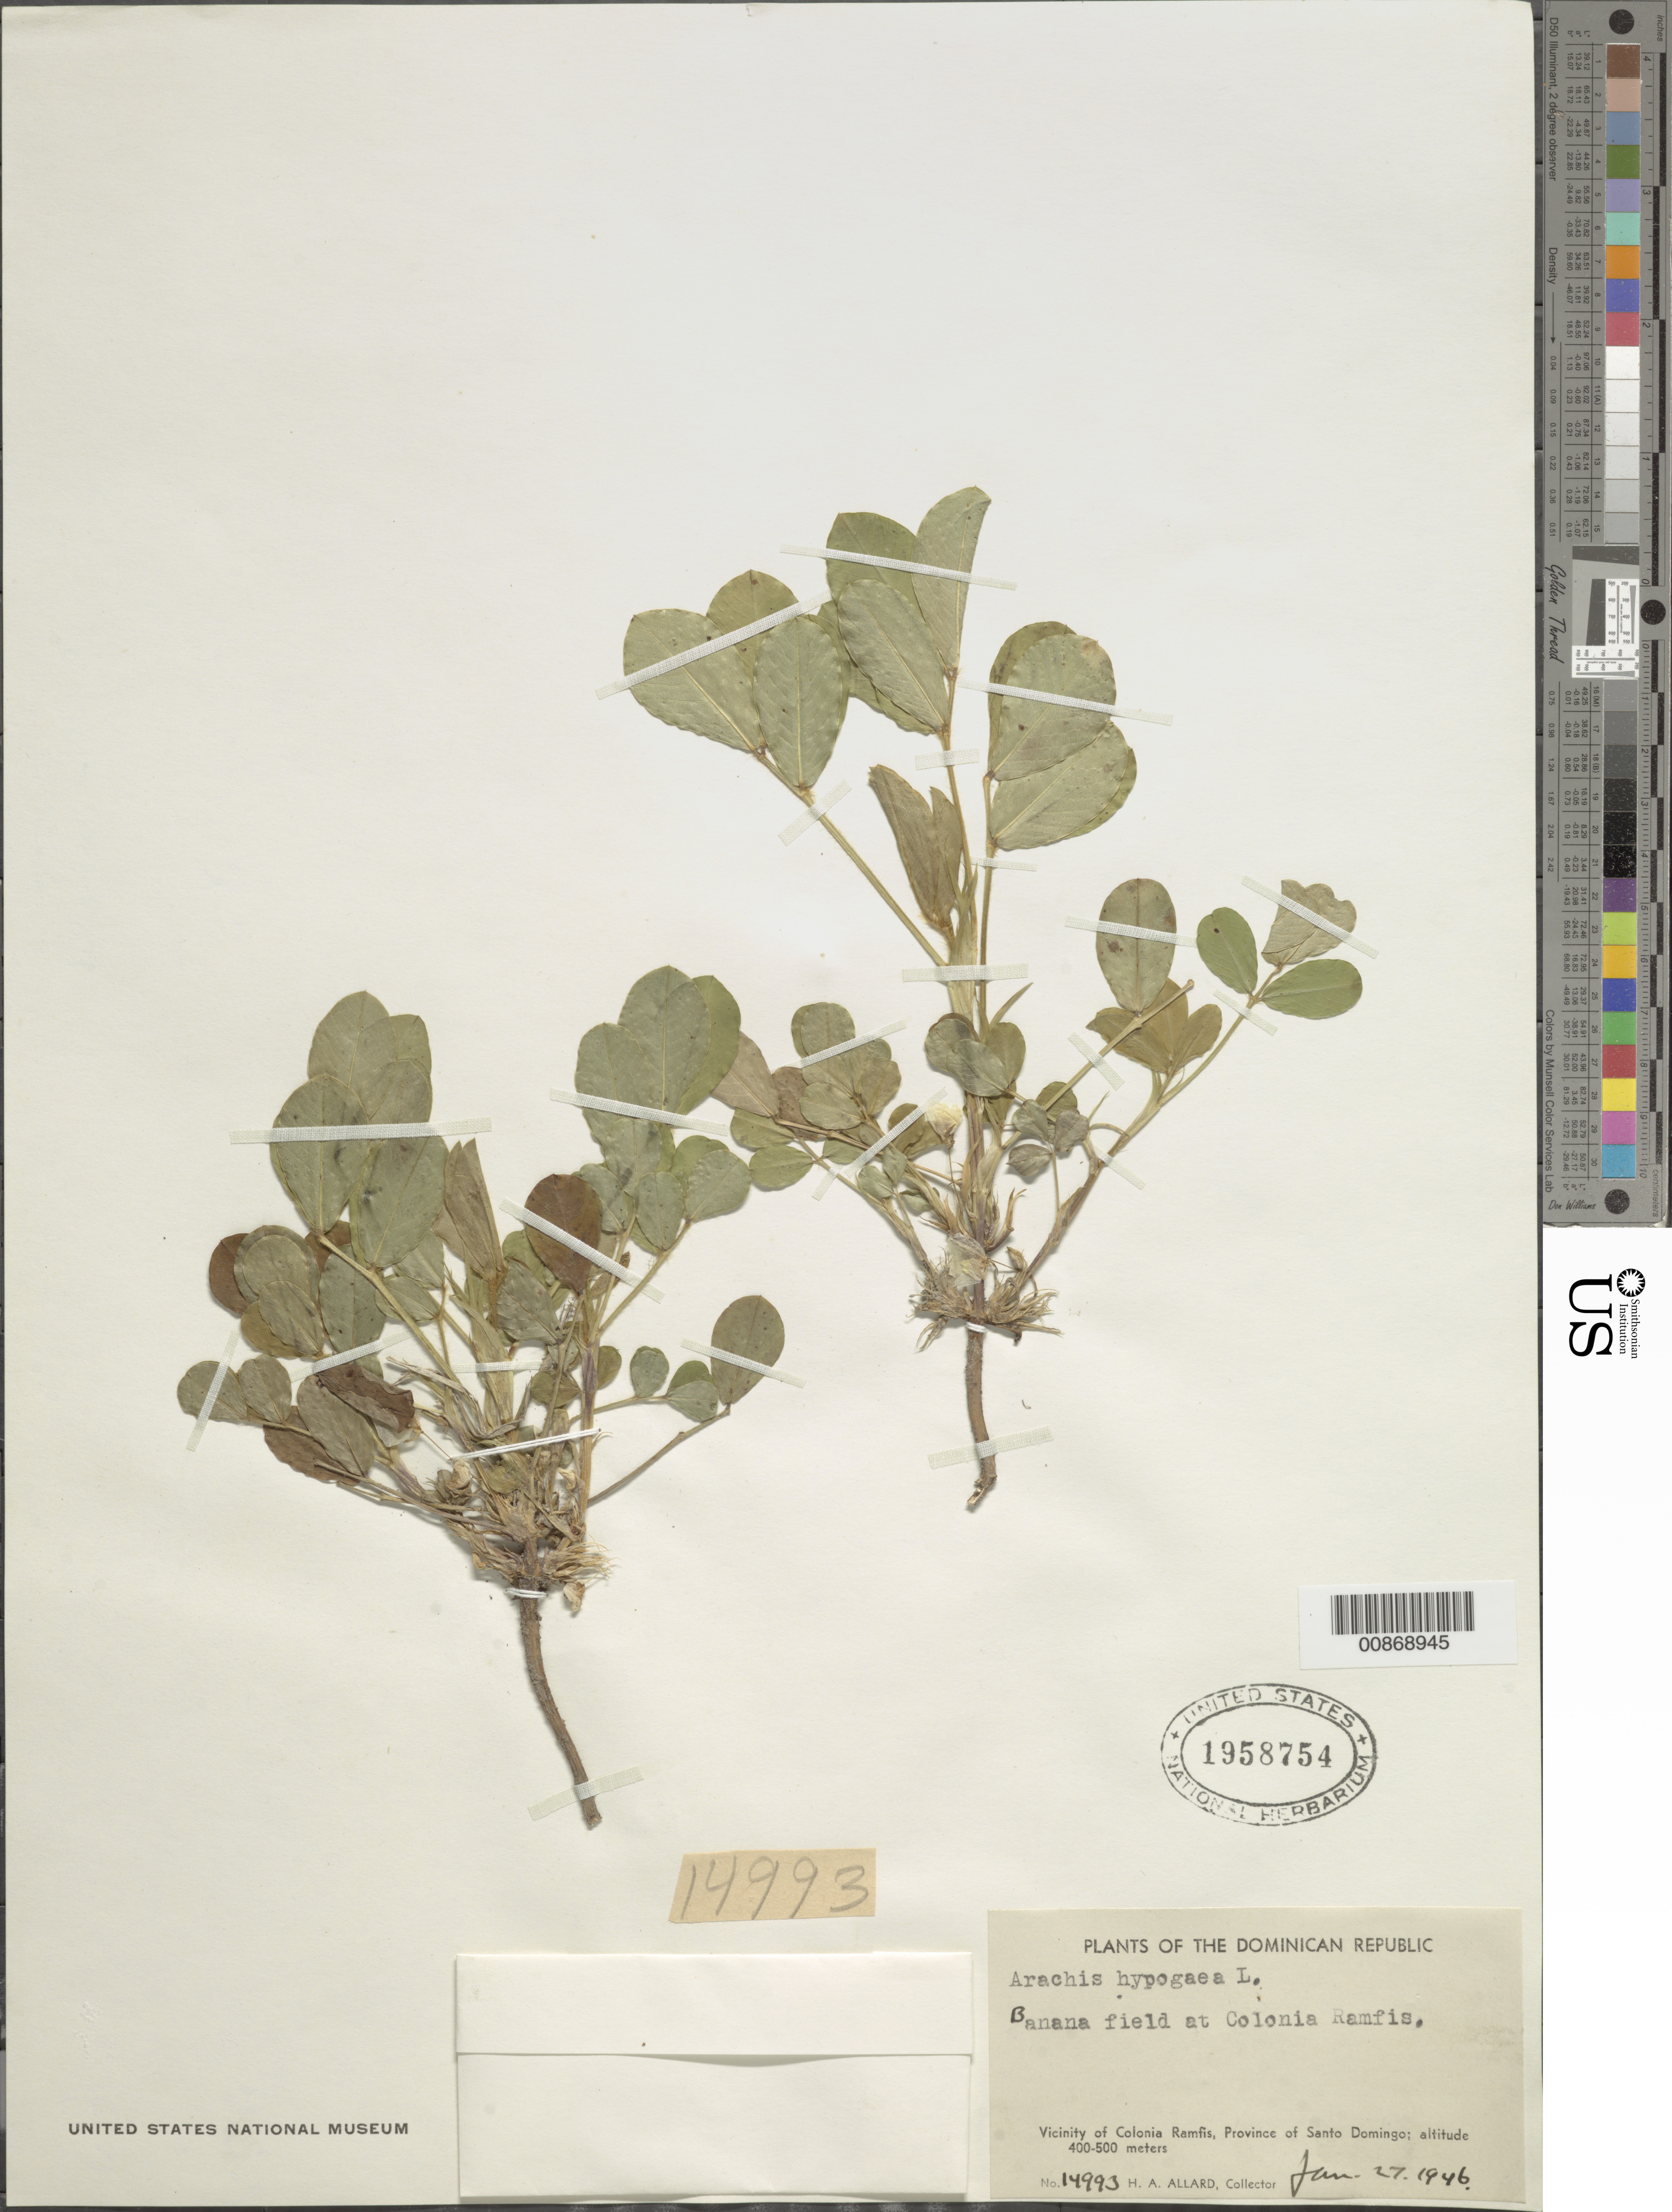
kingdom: Plantae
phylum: Tracheophyta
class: Magnoliopsida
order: Fabales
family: Fabaceae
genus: Arachis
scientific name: Arachis hypogaea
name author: L.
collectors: H. A. Allard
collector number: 14993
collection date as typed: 27 Jan 1946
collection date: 1946-01-27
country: Dominican Republic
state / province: Distrito Nacional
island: Hispaniola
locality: At Colonia Ramfis, Province of Santo Domingo (obsolete).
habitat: Banana field.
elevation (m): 400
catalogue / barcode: US 1958754